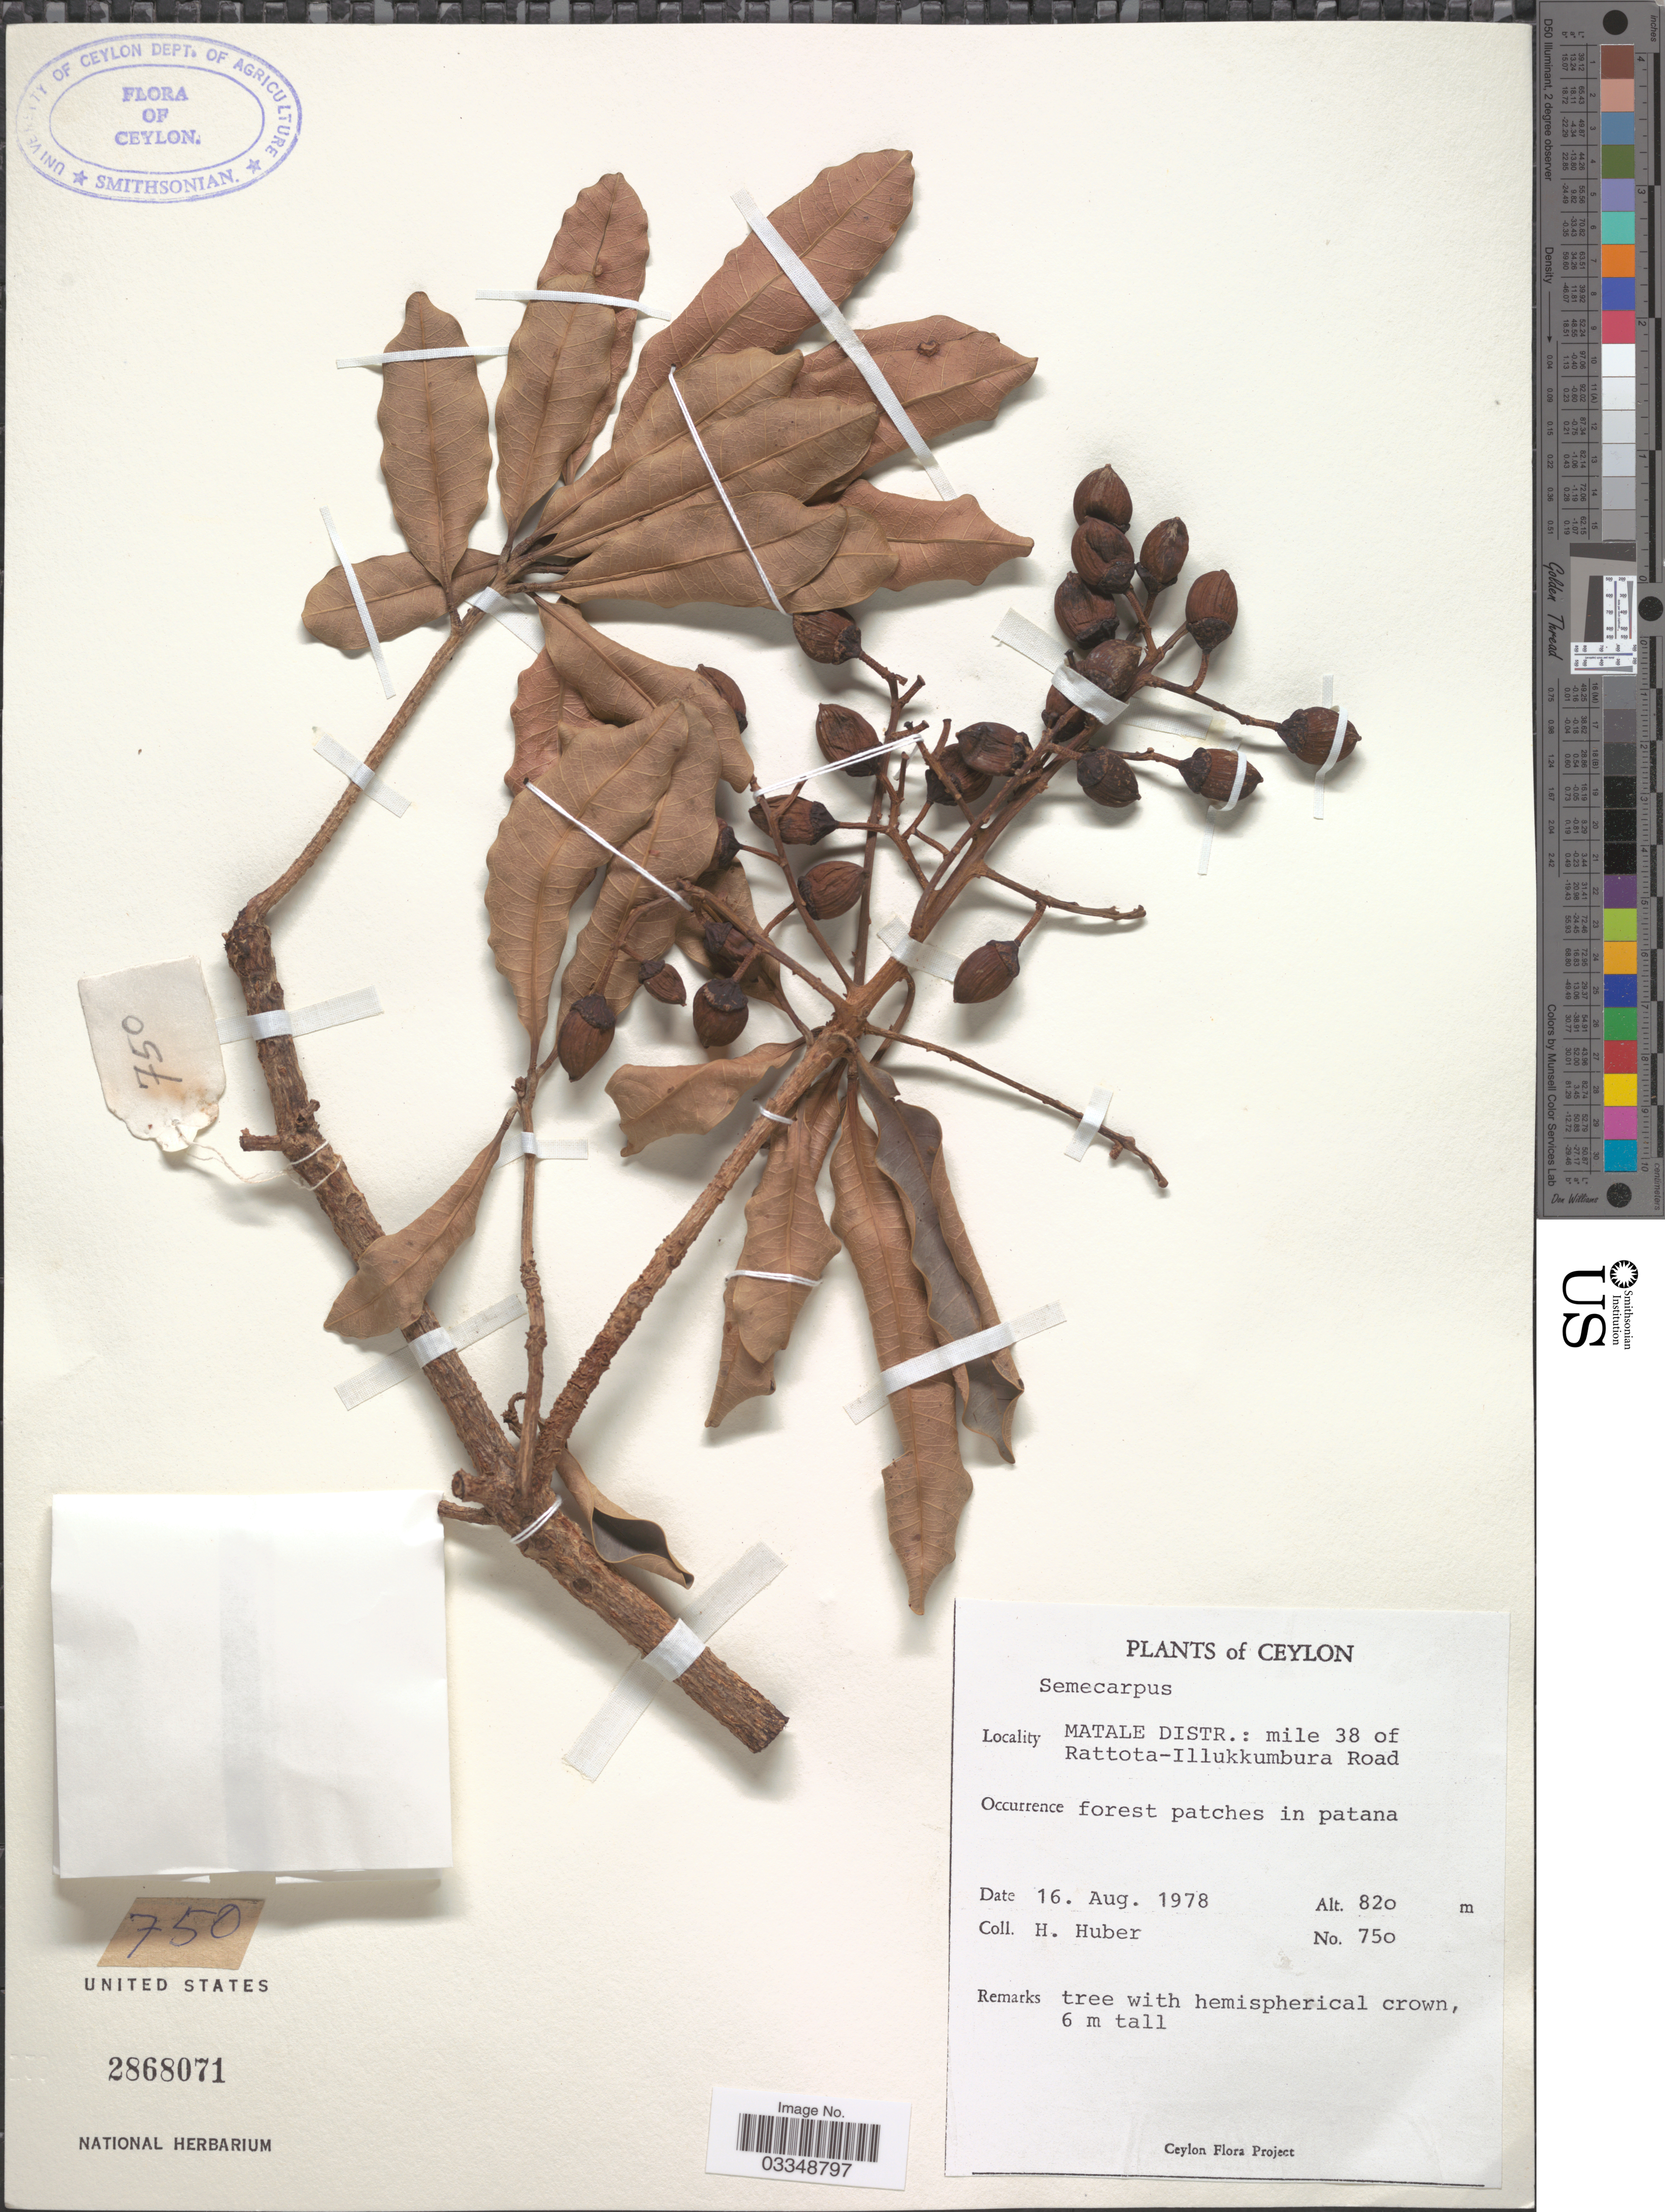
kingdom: Plantae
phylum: Tracheophyta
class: Magnoliopsida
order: Sapindales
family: Anacardiaceae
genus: Semecarpus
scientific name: Semecarpus sp.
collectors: H. Huber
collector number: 750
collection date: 1978-08-16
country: Sri Lanka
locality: Ceylon. Matale Distr.: mile 38 of Rattota-Illukkumbura Road.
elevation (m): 820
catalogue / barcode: US 2868071